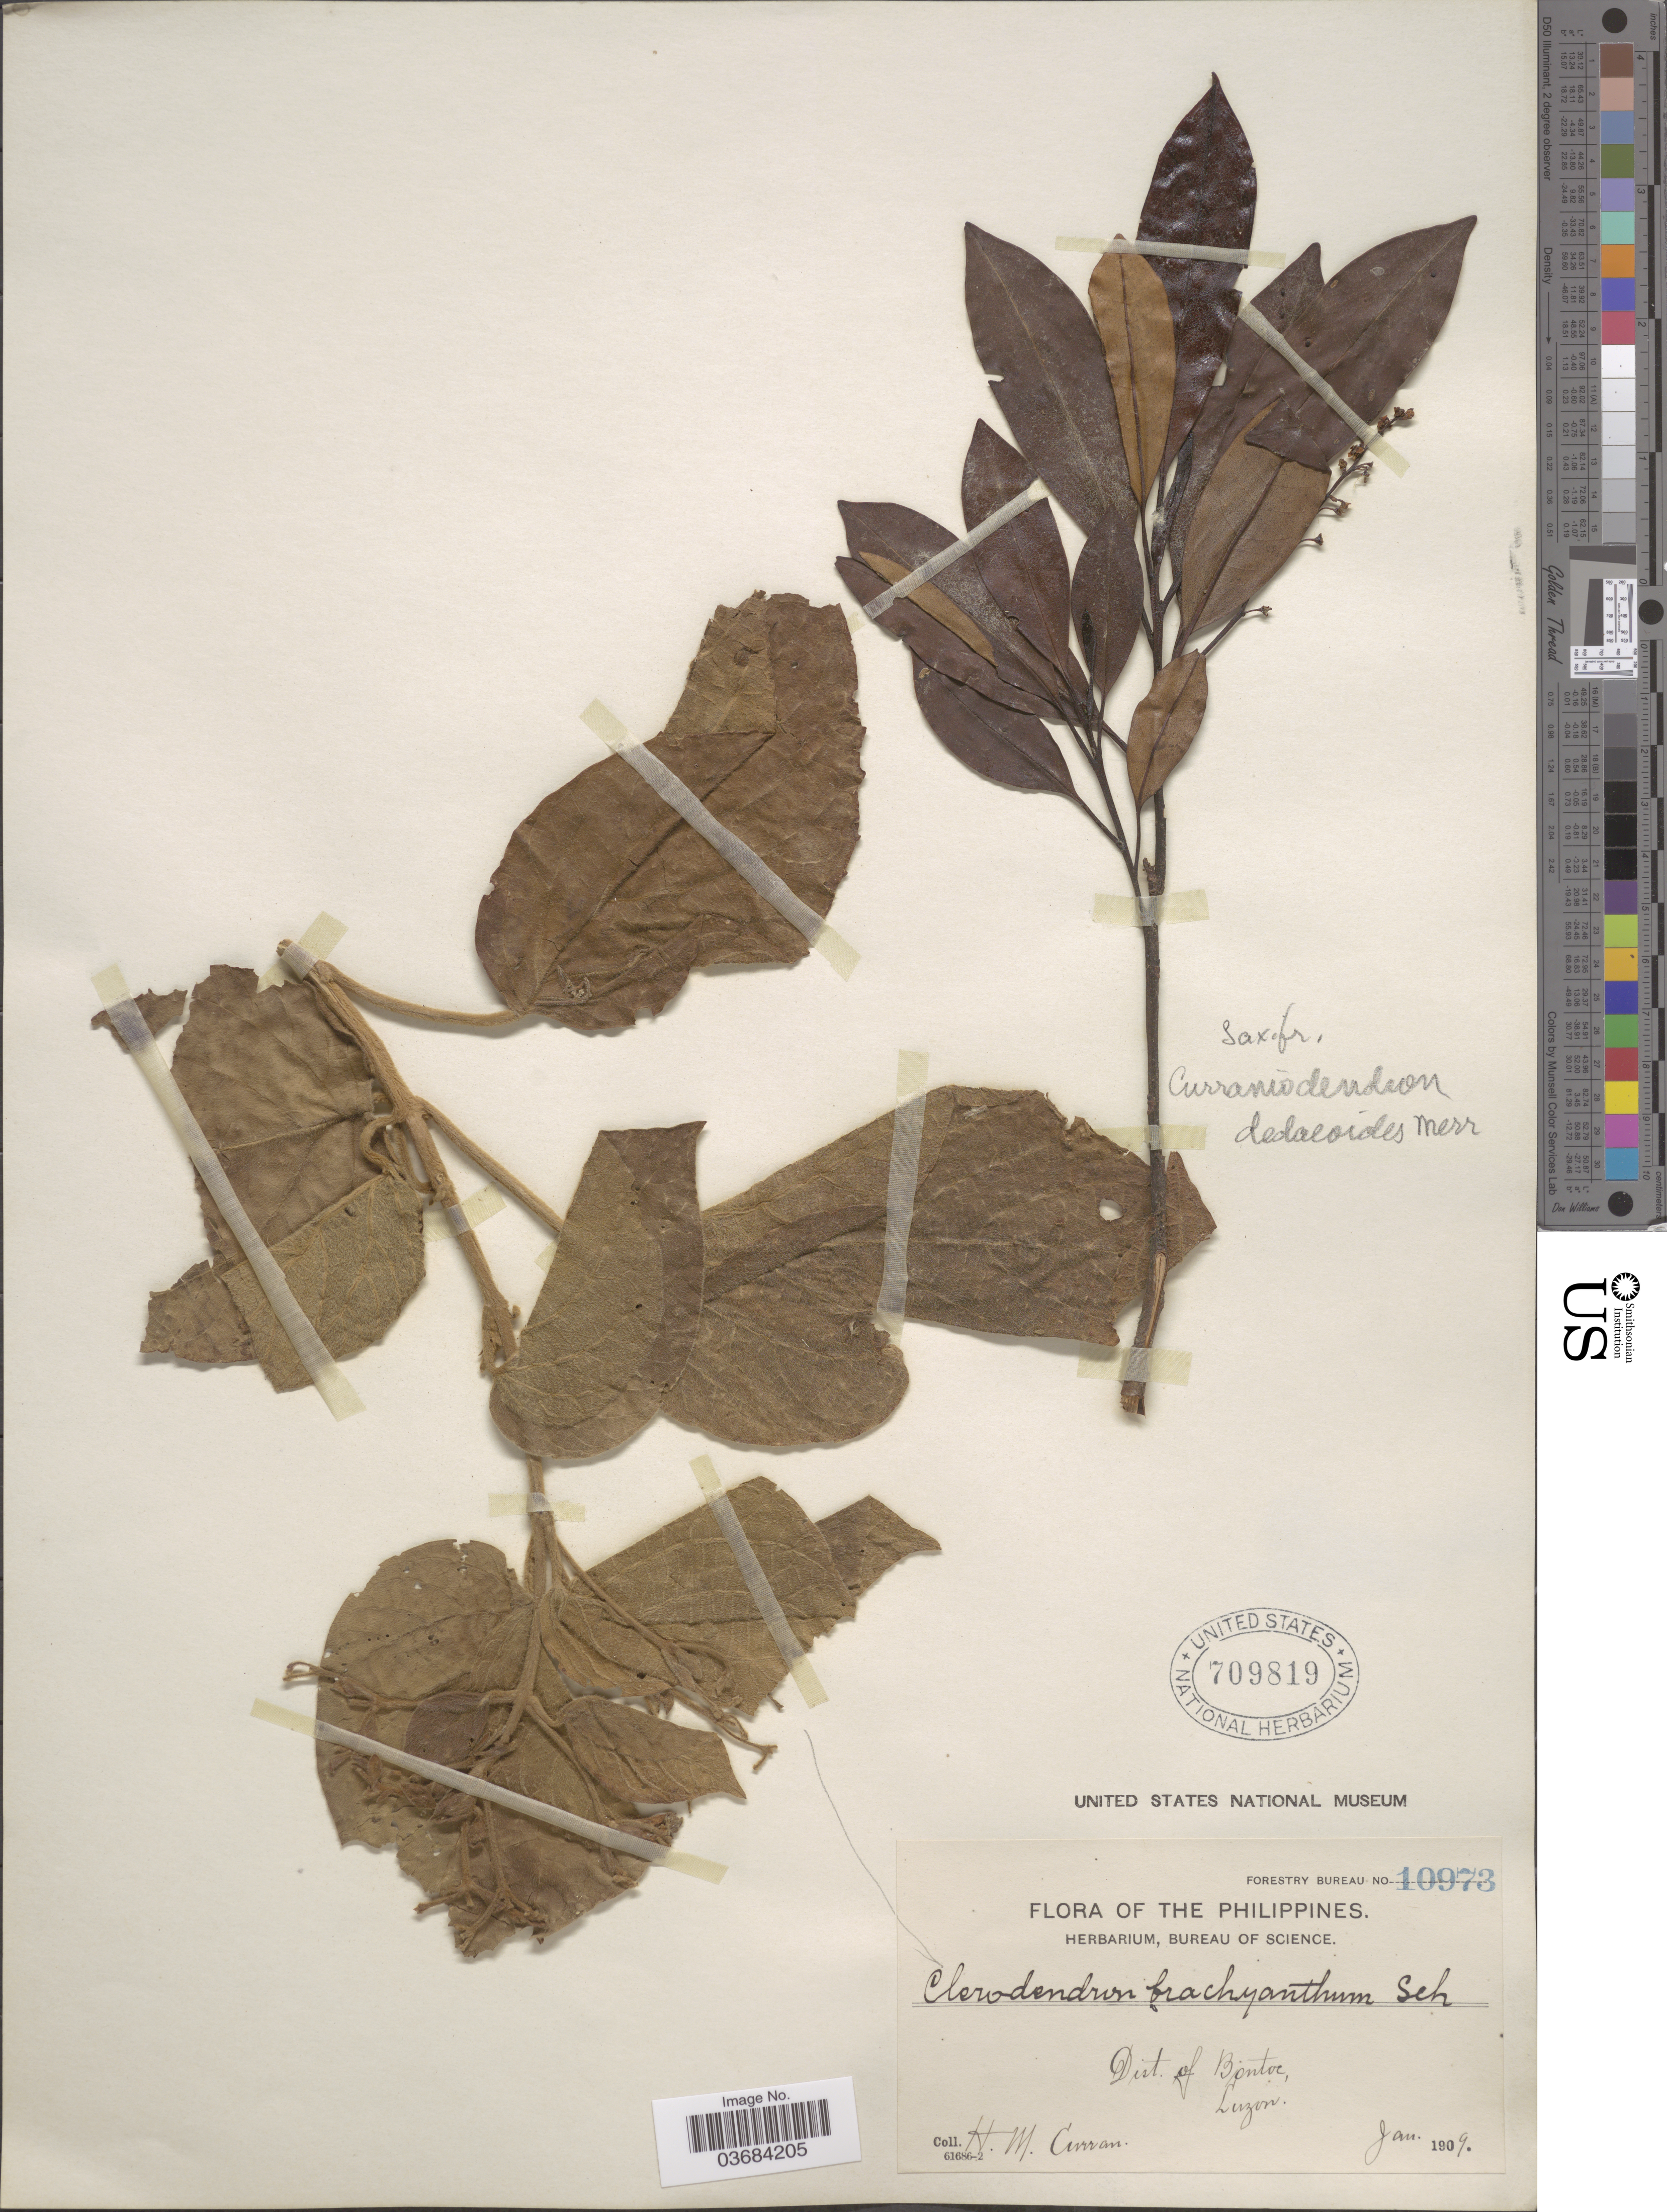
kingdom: Plantae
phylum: Tracheophyta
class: Magnoliopsida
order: Paracryphiales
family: Paracryphiaceae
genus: Quintinia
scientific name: Quintinia apoensis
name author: (Elmer) Schltr.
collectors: H. M. Curran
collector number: Forestry Bureau 10973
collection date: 1909-01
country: Philippines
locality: Dist. of Bontoc, Luzon.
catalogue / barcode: US 709819